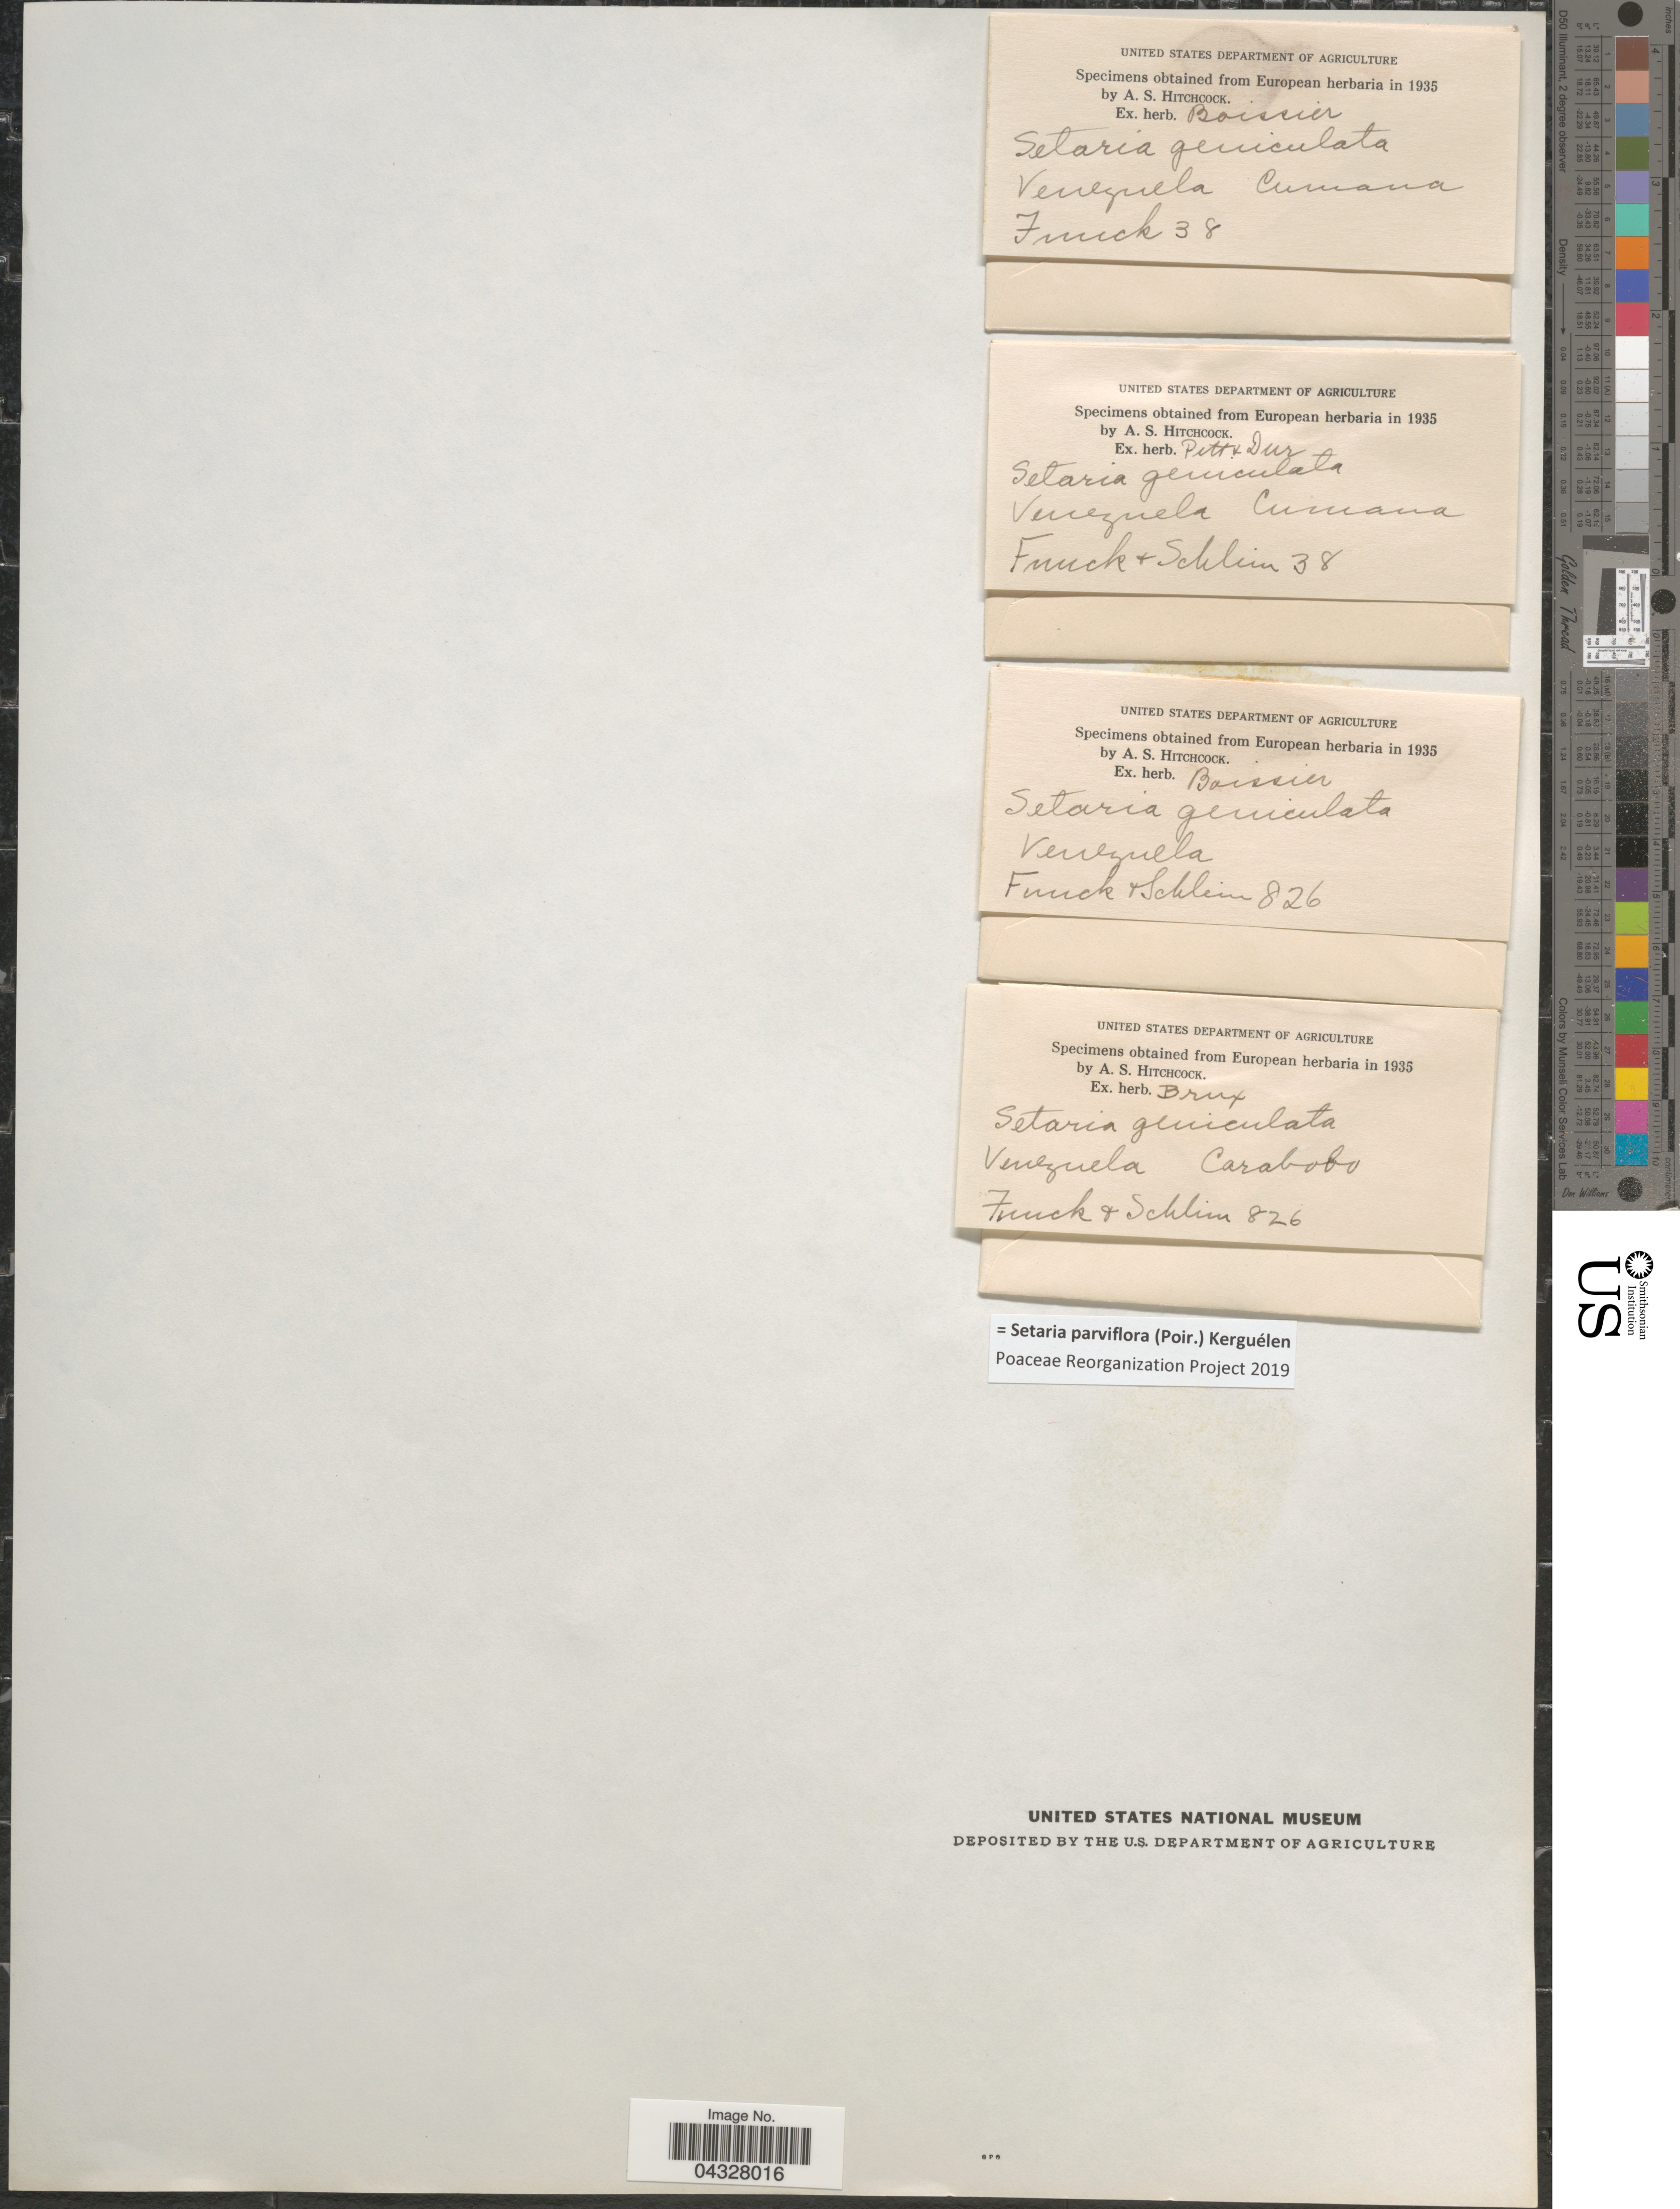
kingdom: Plantae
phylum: Tracheophyta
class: Liliopsida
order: Poales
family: Poaceae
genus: Setaria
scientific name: Setaria parviflora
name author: (Poir.) Kerguélen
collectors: -. Funck & -. Schlien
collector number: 826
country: Venezuela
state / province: Carabobo